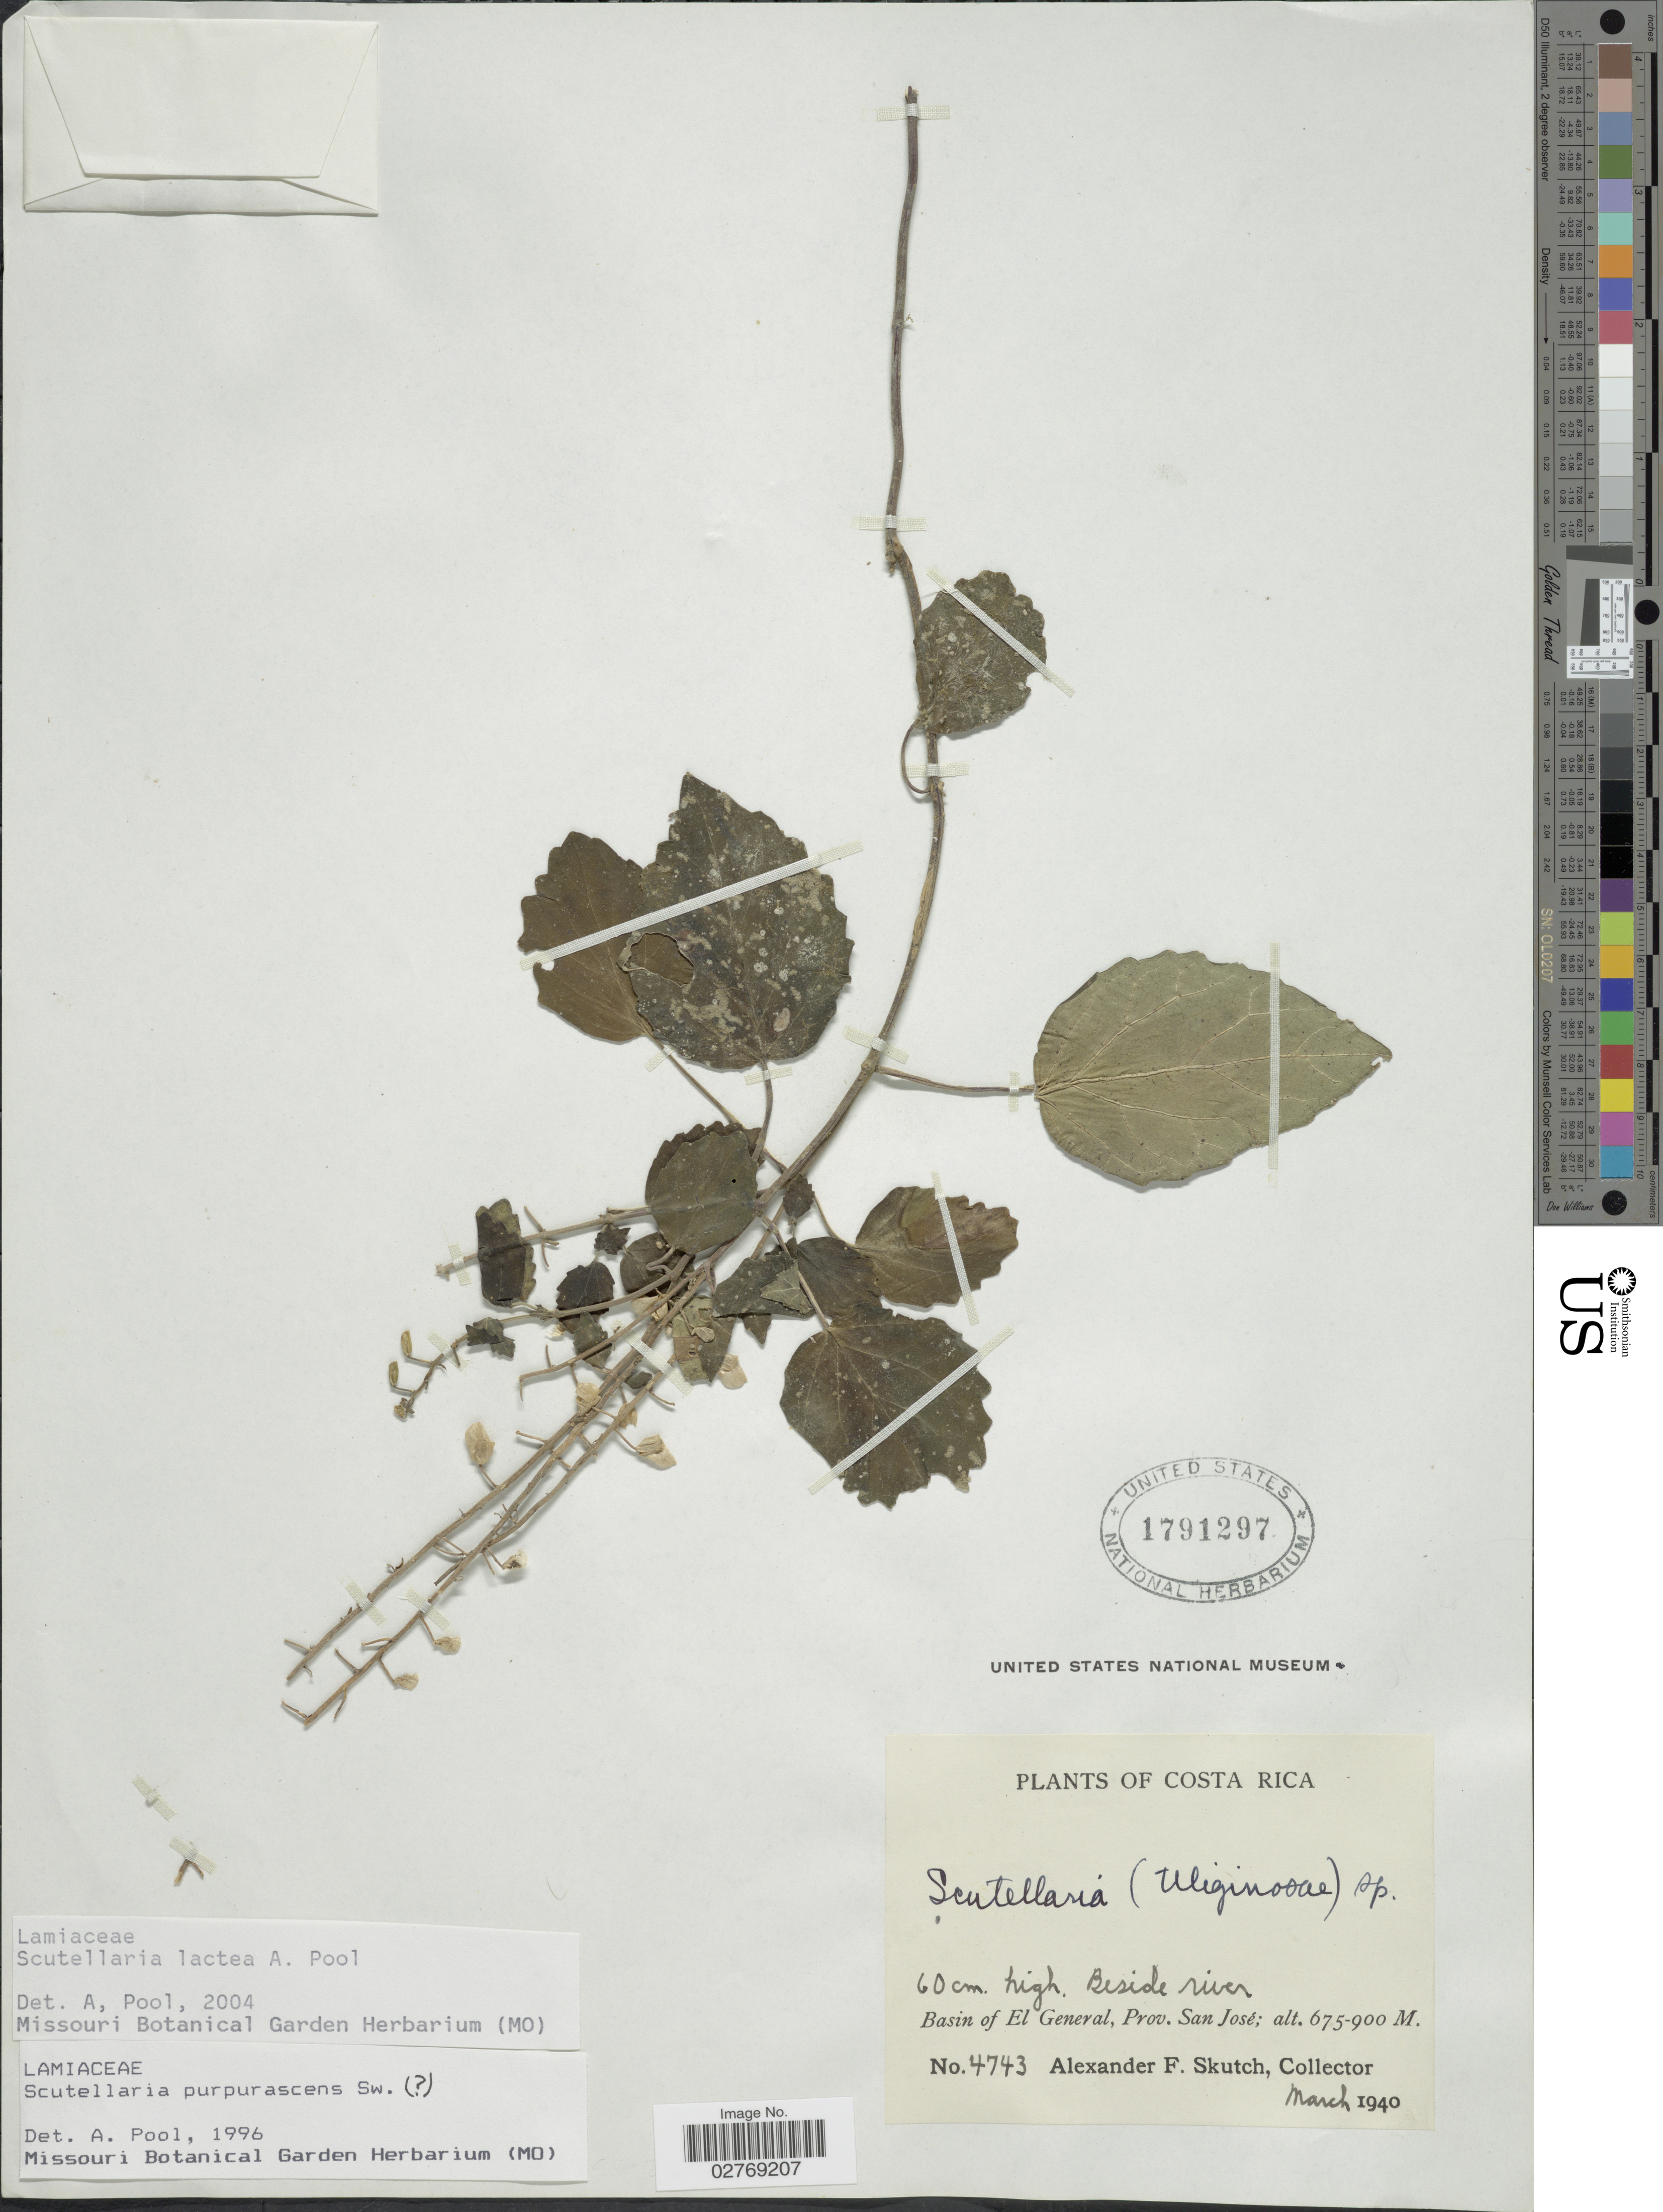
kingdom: Plantae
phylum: Tracheophyta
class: Magnoliopsida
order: Lamiales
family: Lamiaceae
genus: Scutellaria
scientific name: Scutellaria lactea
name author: A. Pool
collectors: A. F. Skutch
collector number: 4743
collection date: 1940-03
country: Costa Rica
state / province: San José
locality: Beside river. Basin of El General.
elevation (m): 675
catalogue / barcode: US 1791297